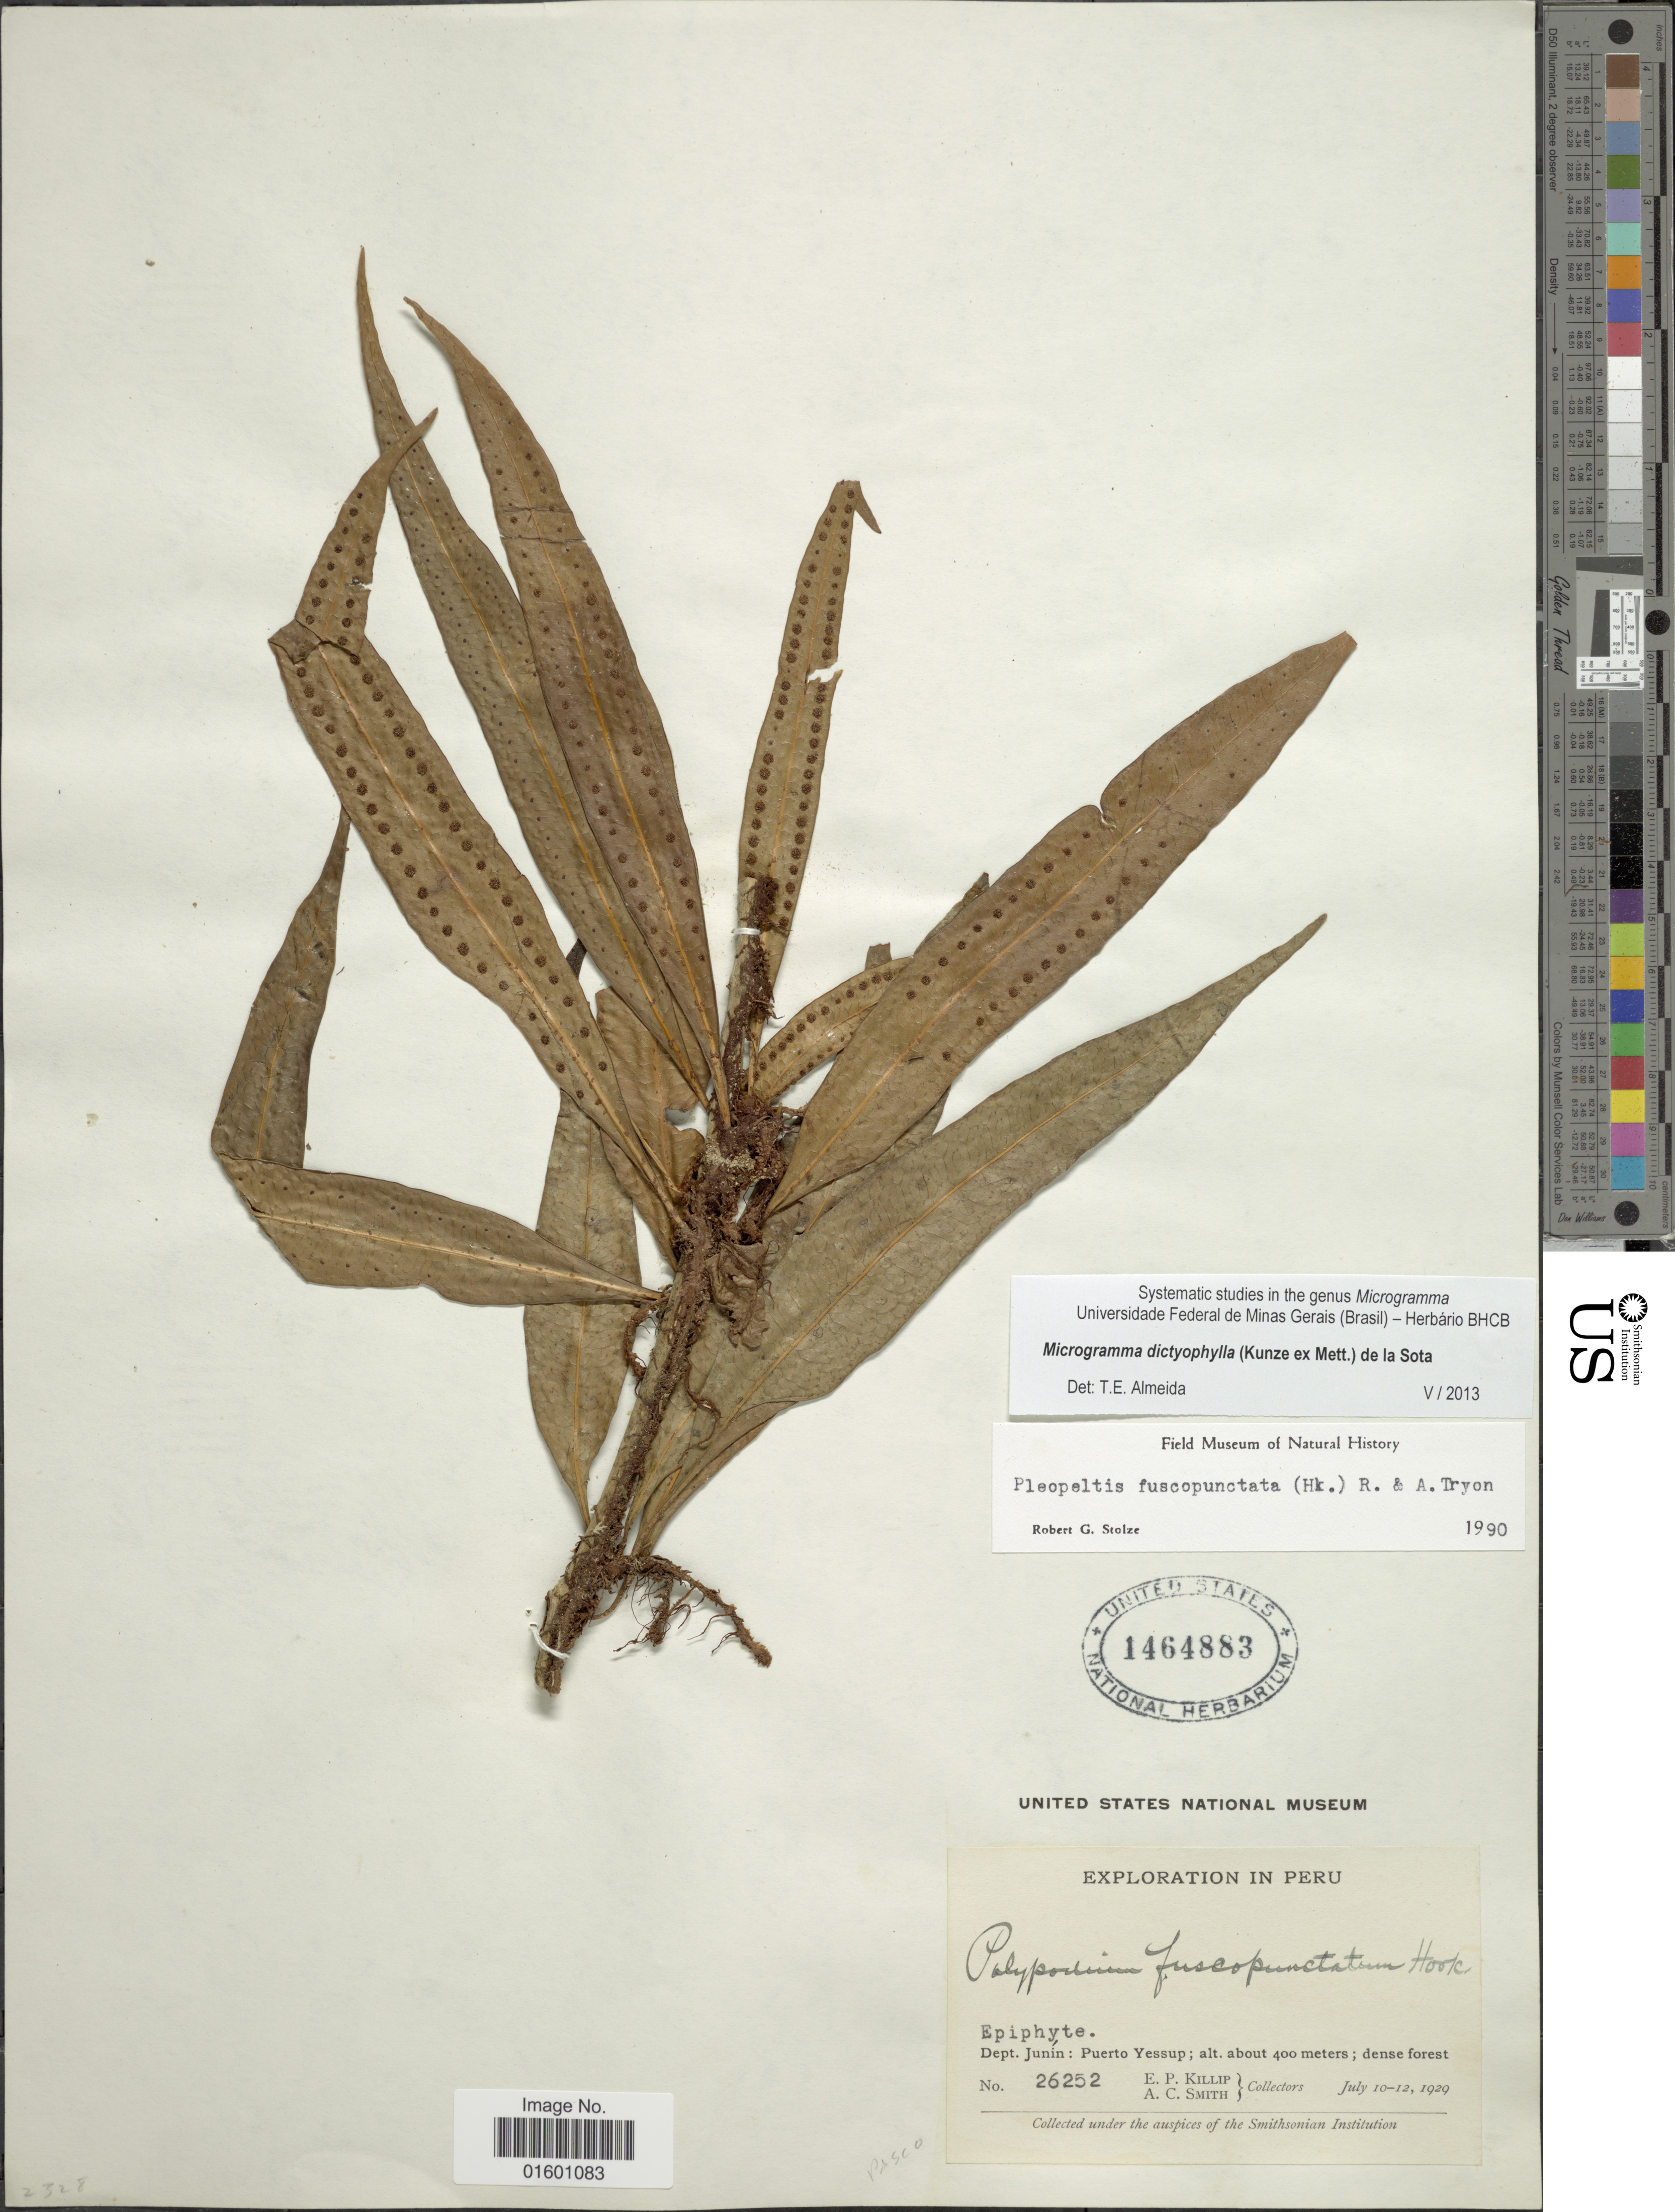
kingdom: Plantae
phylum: Tracheophyta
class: Polypodiopsida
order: Polypodiales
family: Polypodiaceae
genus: Microgramma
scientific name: Microgramma dictyophylla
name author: (Kunze ex Mett.) de la Sota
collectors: E. P. Killip & A. C. Smith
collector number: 26252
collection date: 1929-07-10/1929-07-12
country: Peru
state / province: Junín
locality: Puerto Yessup; dense forest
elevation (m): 400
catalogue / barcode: US 1464883